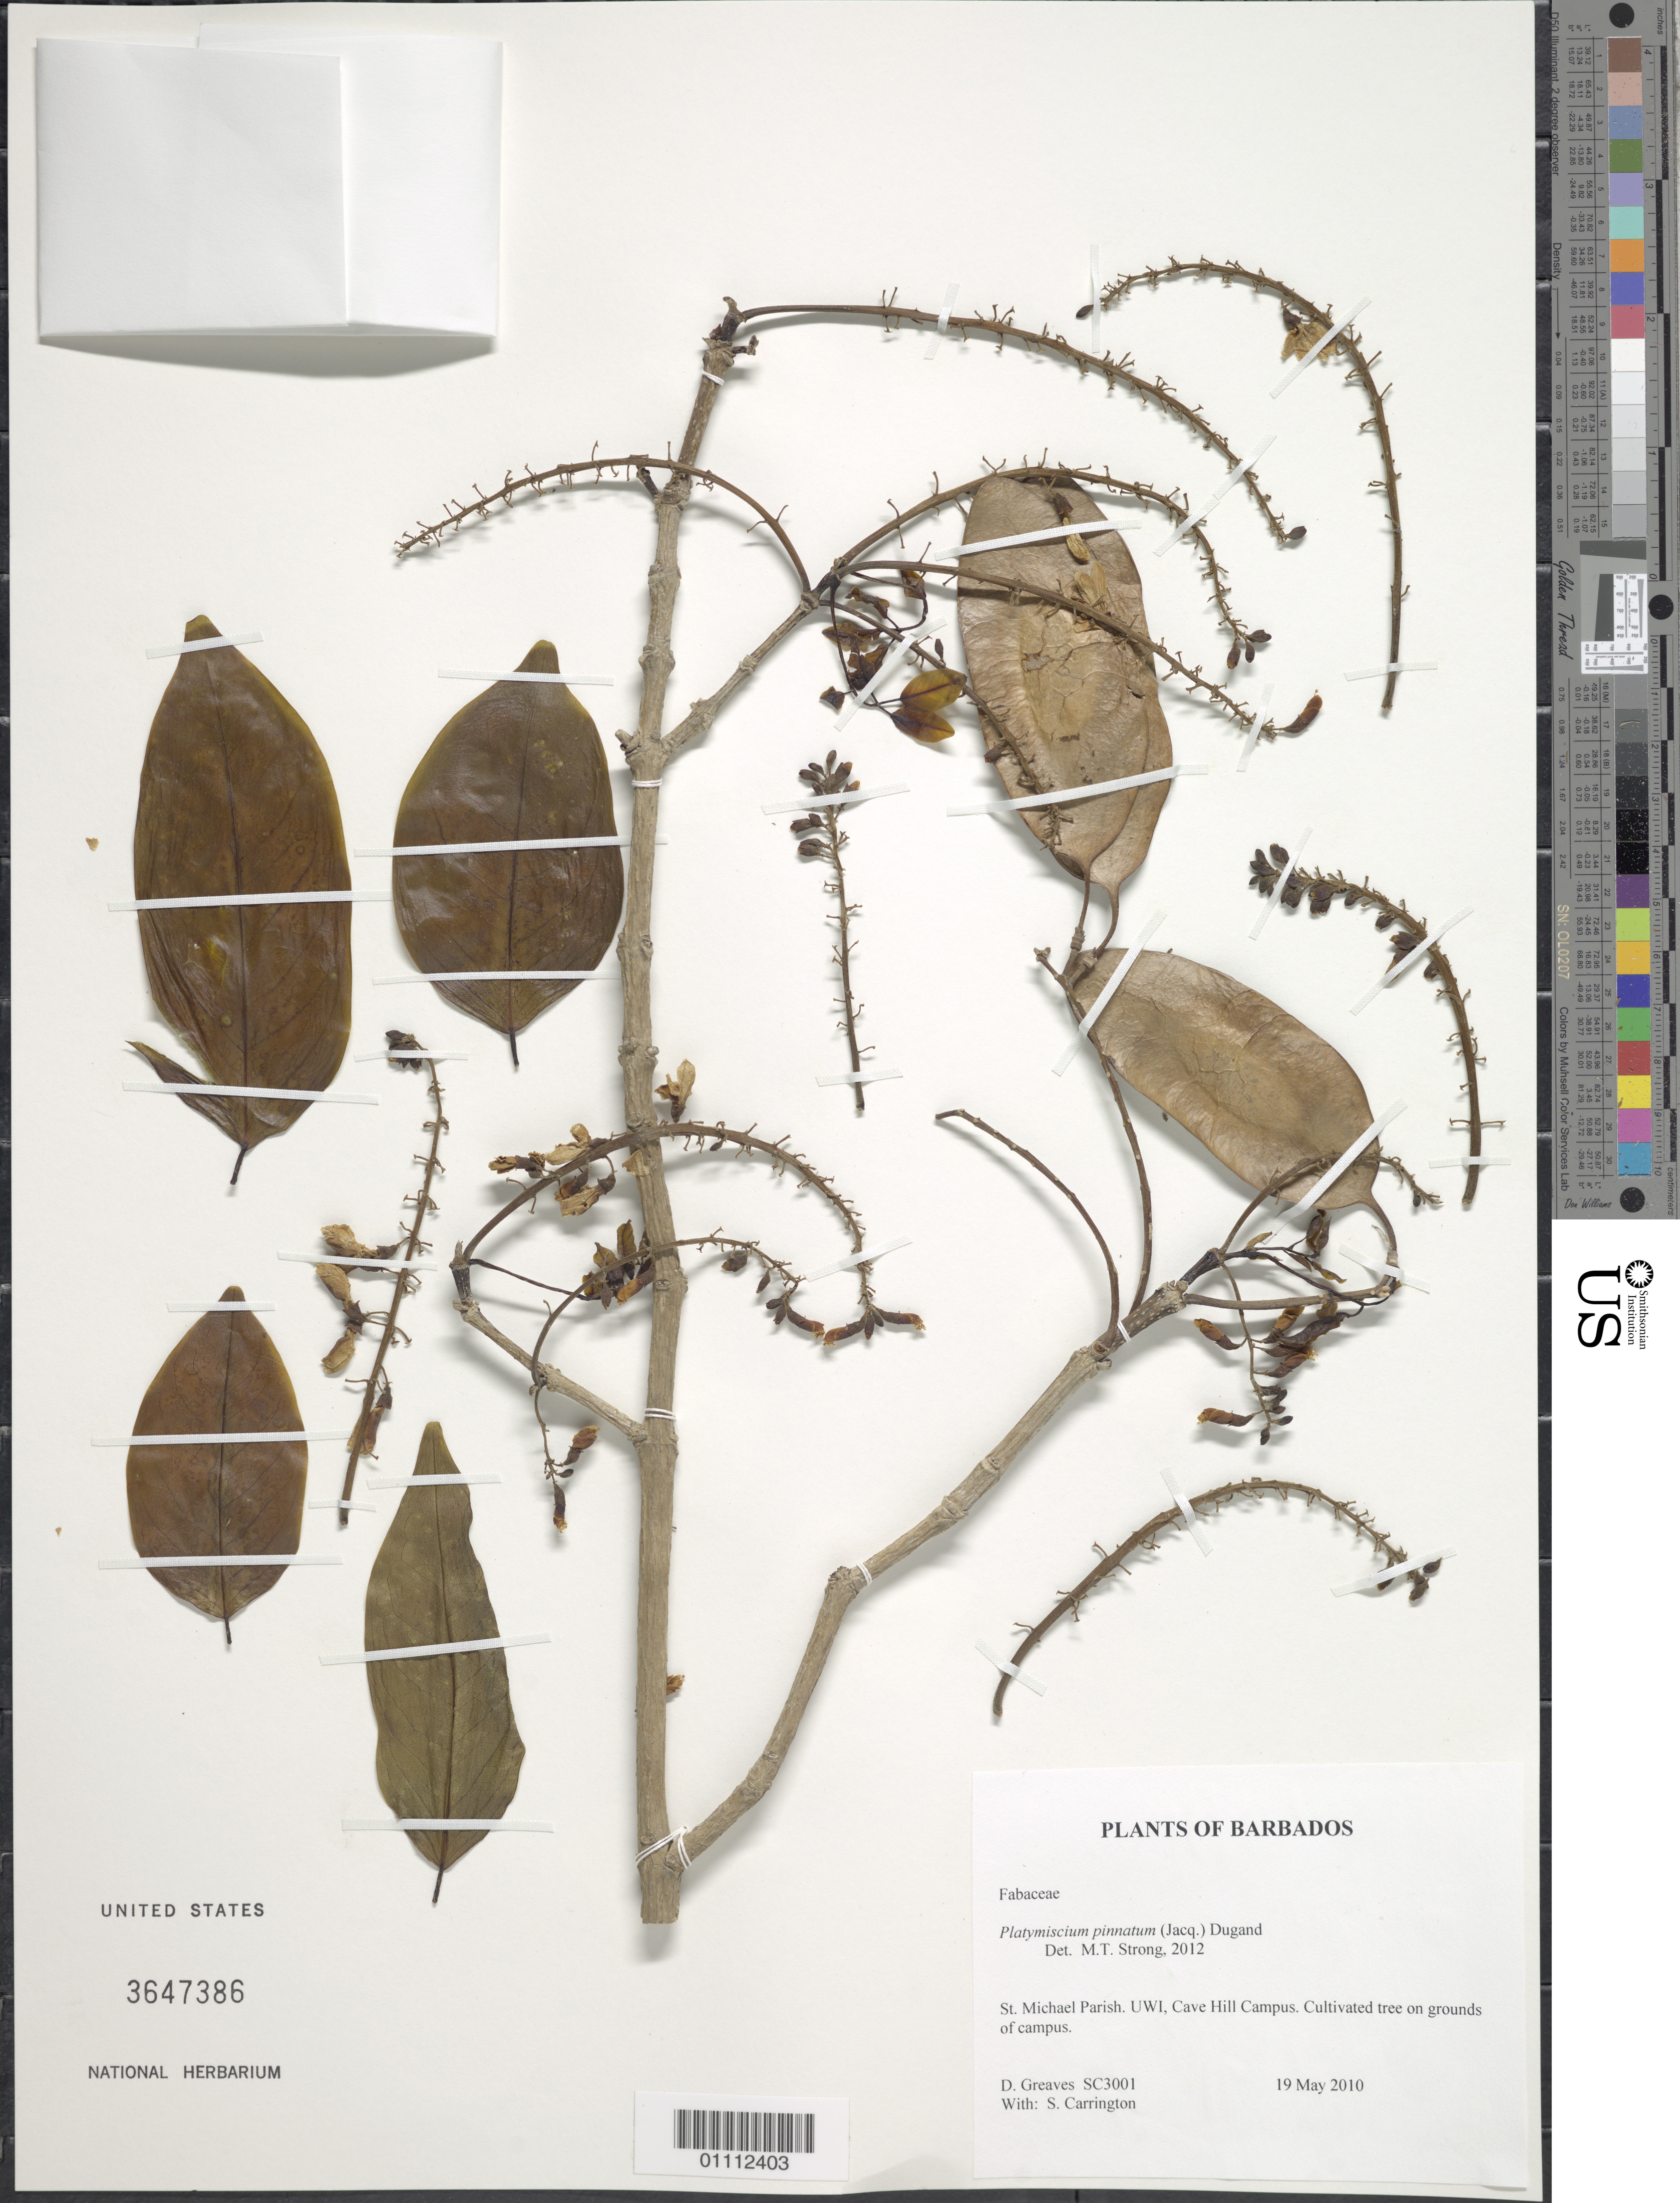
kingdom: Plantae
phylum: Tracheophyta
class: Magnoliopsida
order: Fabales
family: Fabaceae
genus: Platymiscium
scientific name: Platymiscium pinnatum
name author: (Jacq.) Dugand G.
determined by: Strong, M. T., (US), Smithsonian Institution - National Museum of Natural History (UNITED STATES)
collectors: D. Greaves & C. M. S. Carrington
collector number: SC3001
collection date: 2010-05-19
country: Barbados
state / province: Saint Michael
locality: UWI, Cave Hill Campus.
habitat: On grounds of campus.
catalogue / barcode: US 3647386